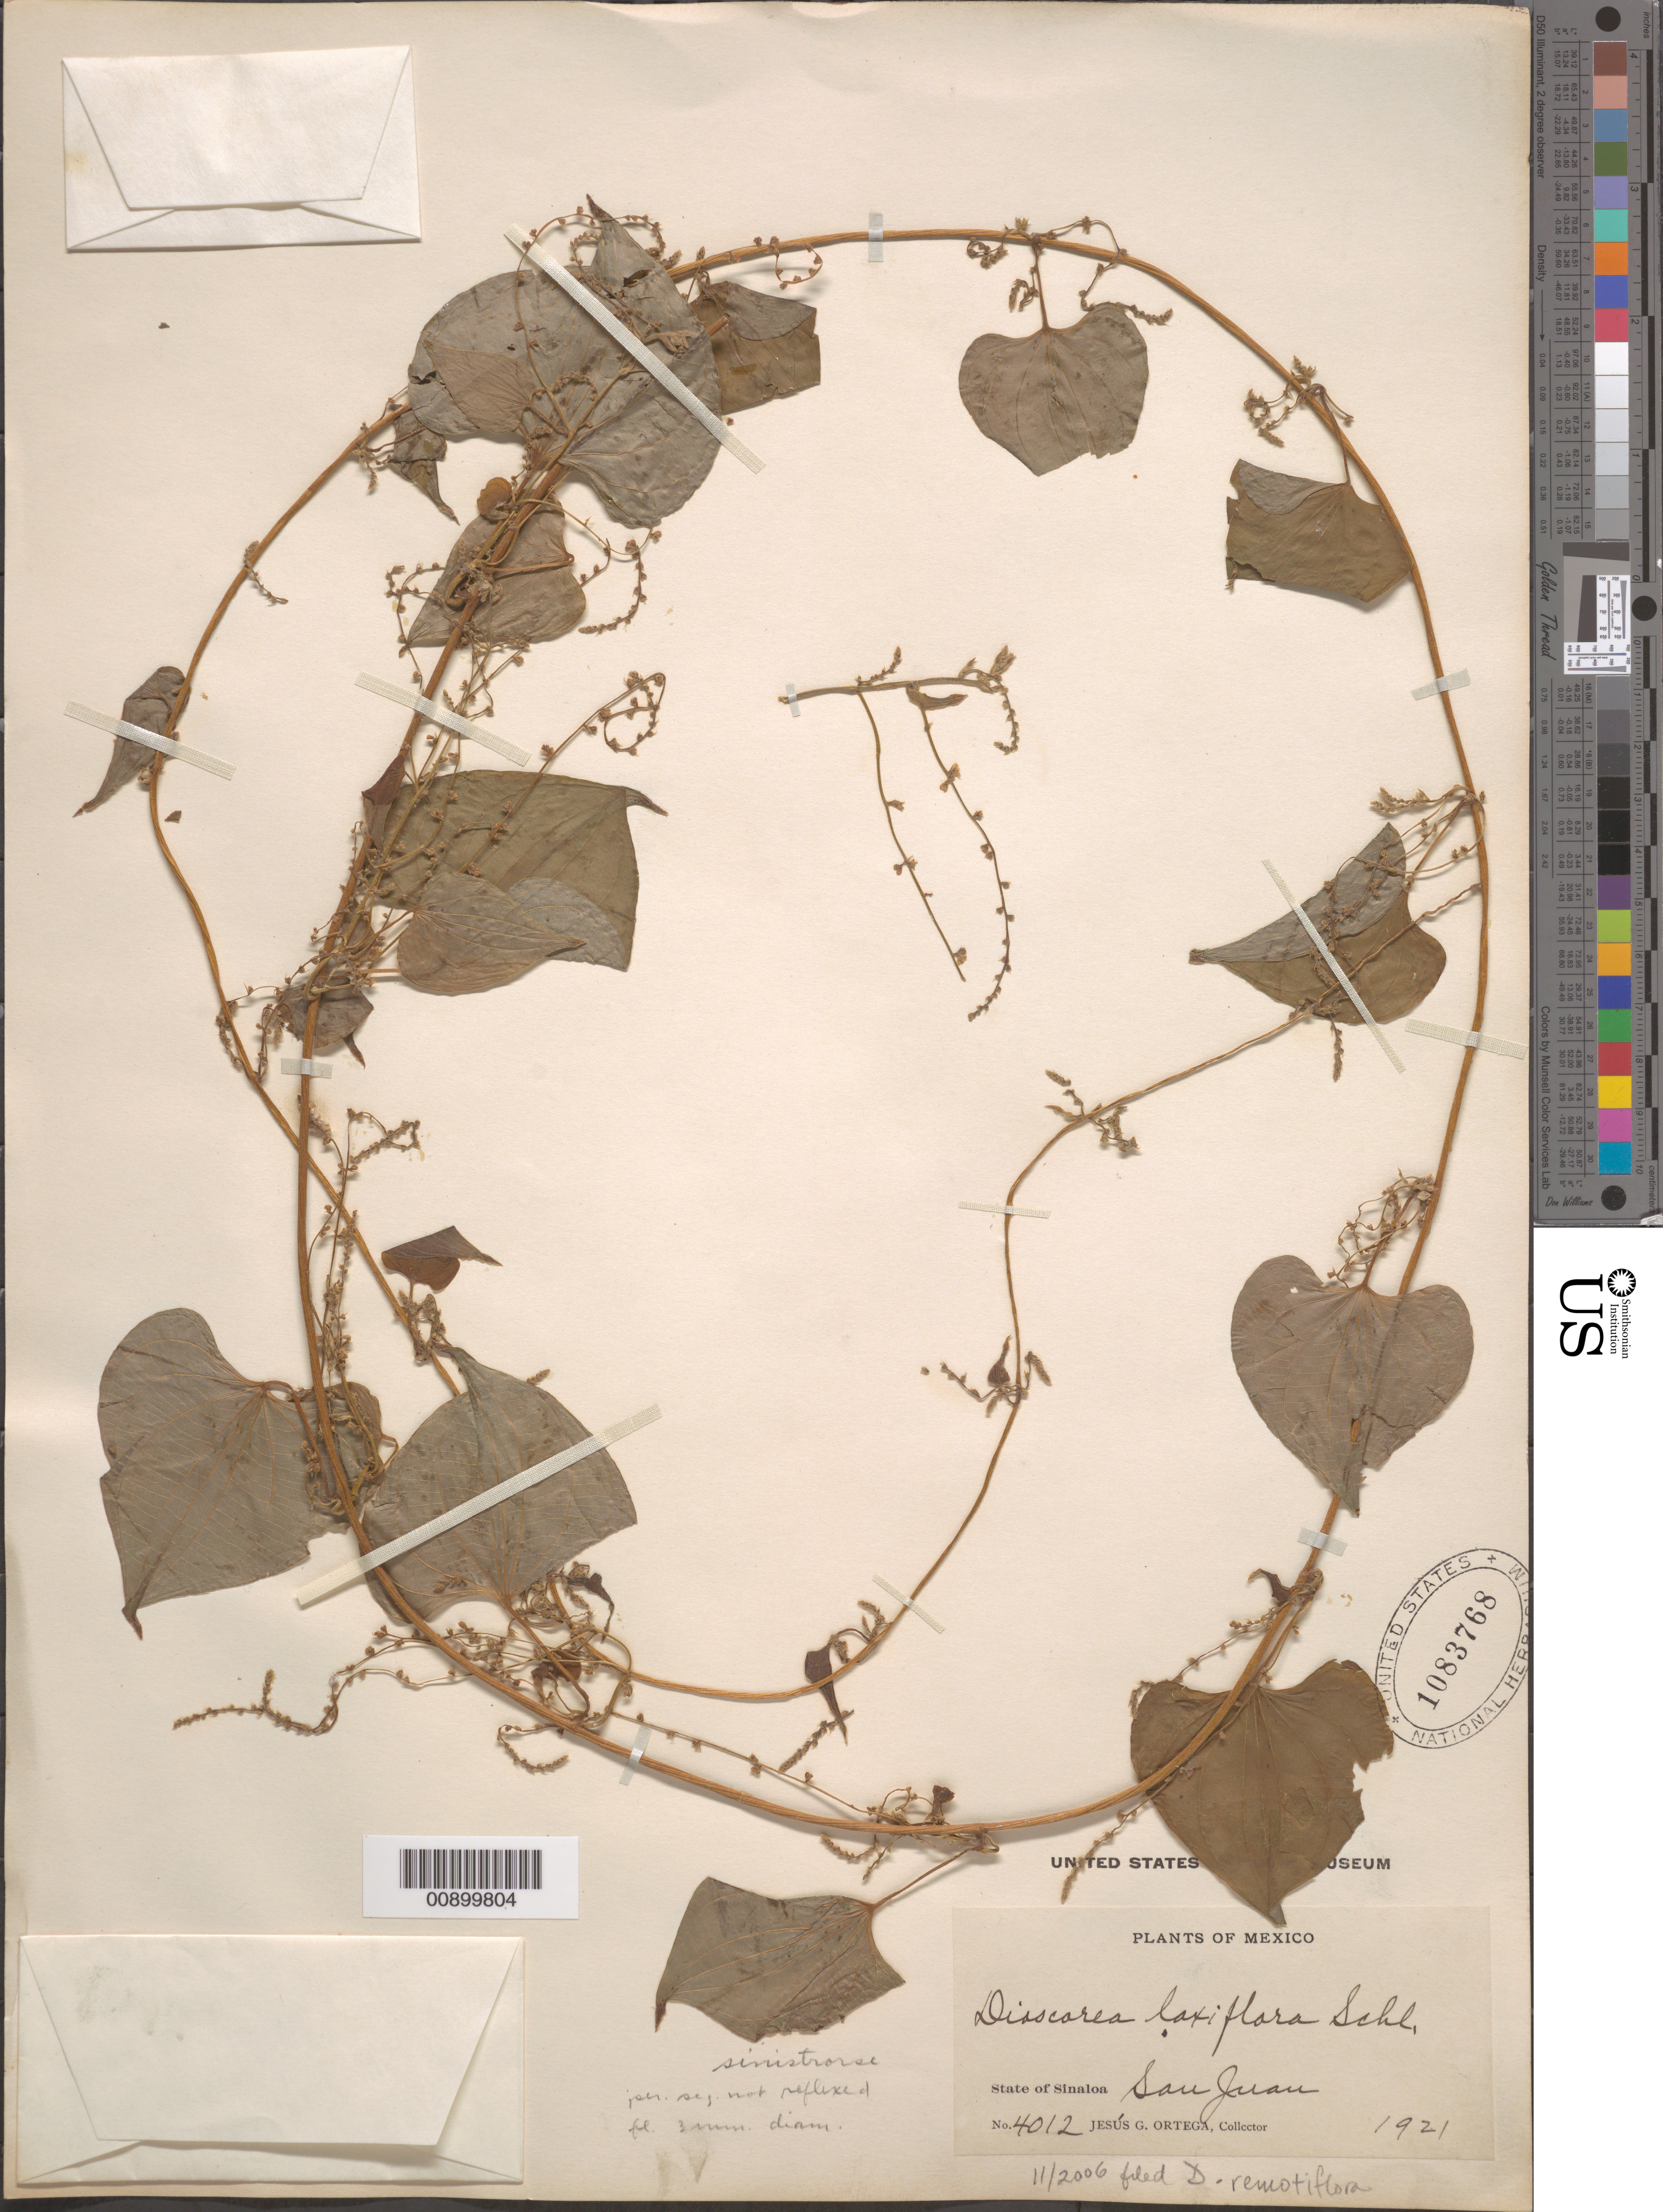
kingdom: Plantae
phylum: Tracheophyta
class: Liliopsida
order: Dioscoreales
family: Dioscoreaceae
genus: Dioscorea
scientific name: Dioscorea remotiflora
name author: Kunth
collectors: J. Ortega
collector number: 4012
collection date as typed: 1921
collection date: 1921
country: Mexico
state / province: Sinaloa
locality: San Juan, State of Sinaloa.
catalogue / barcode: US 1083768